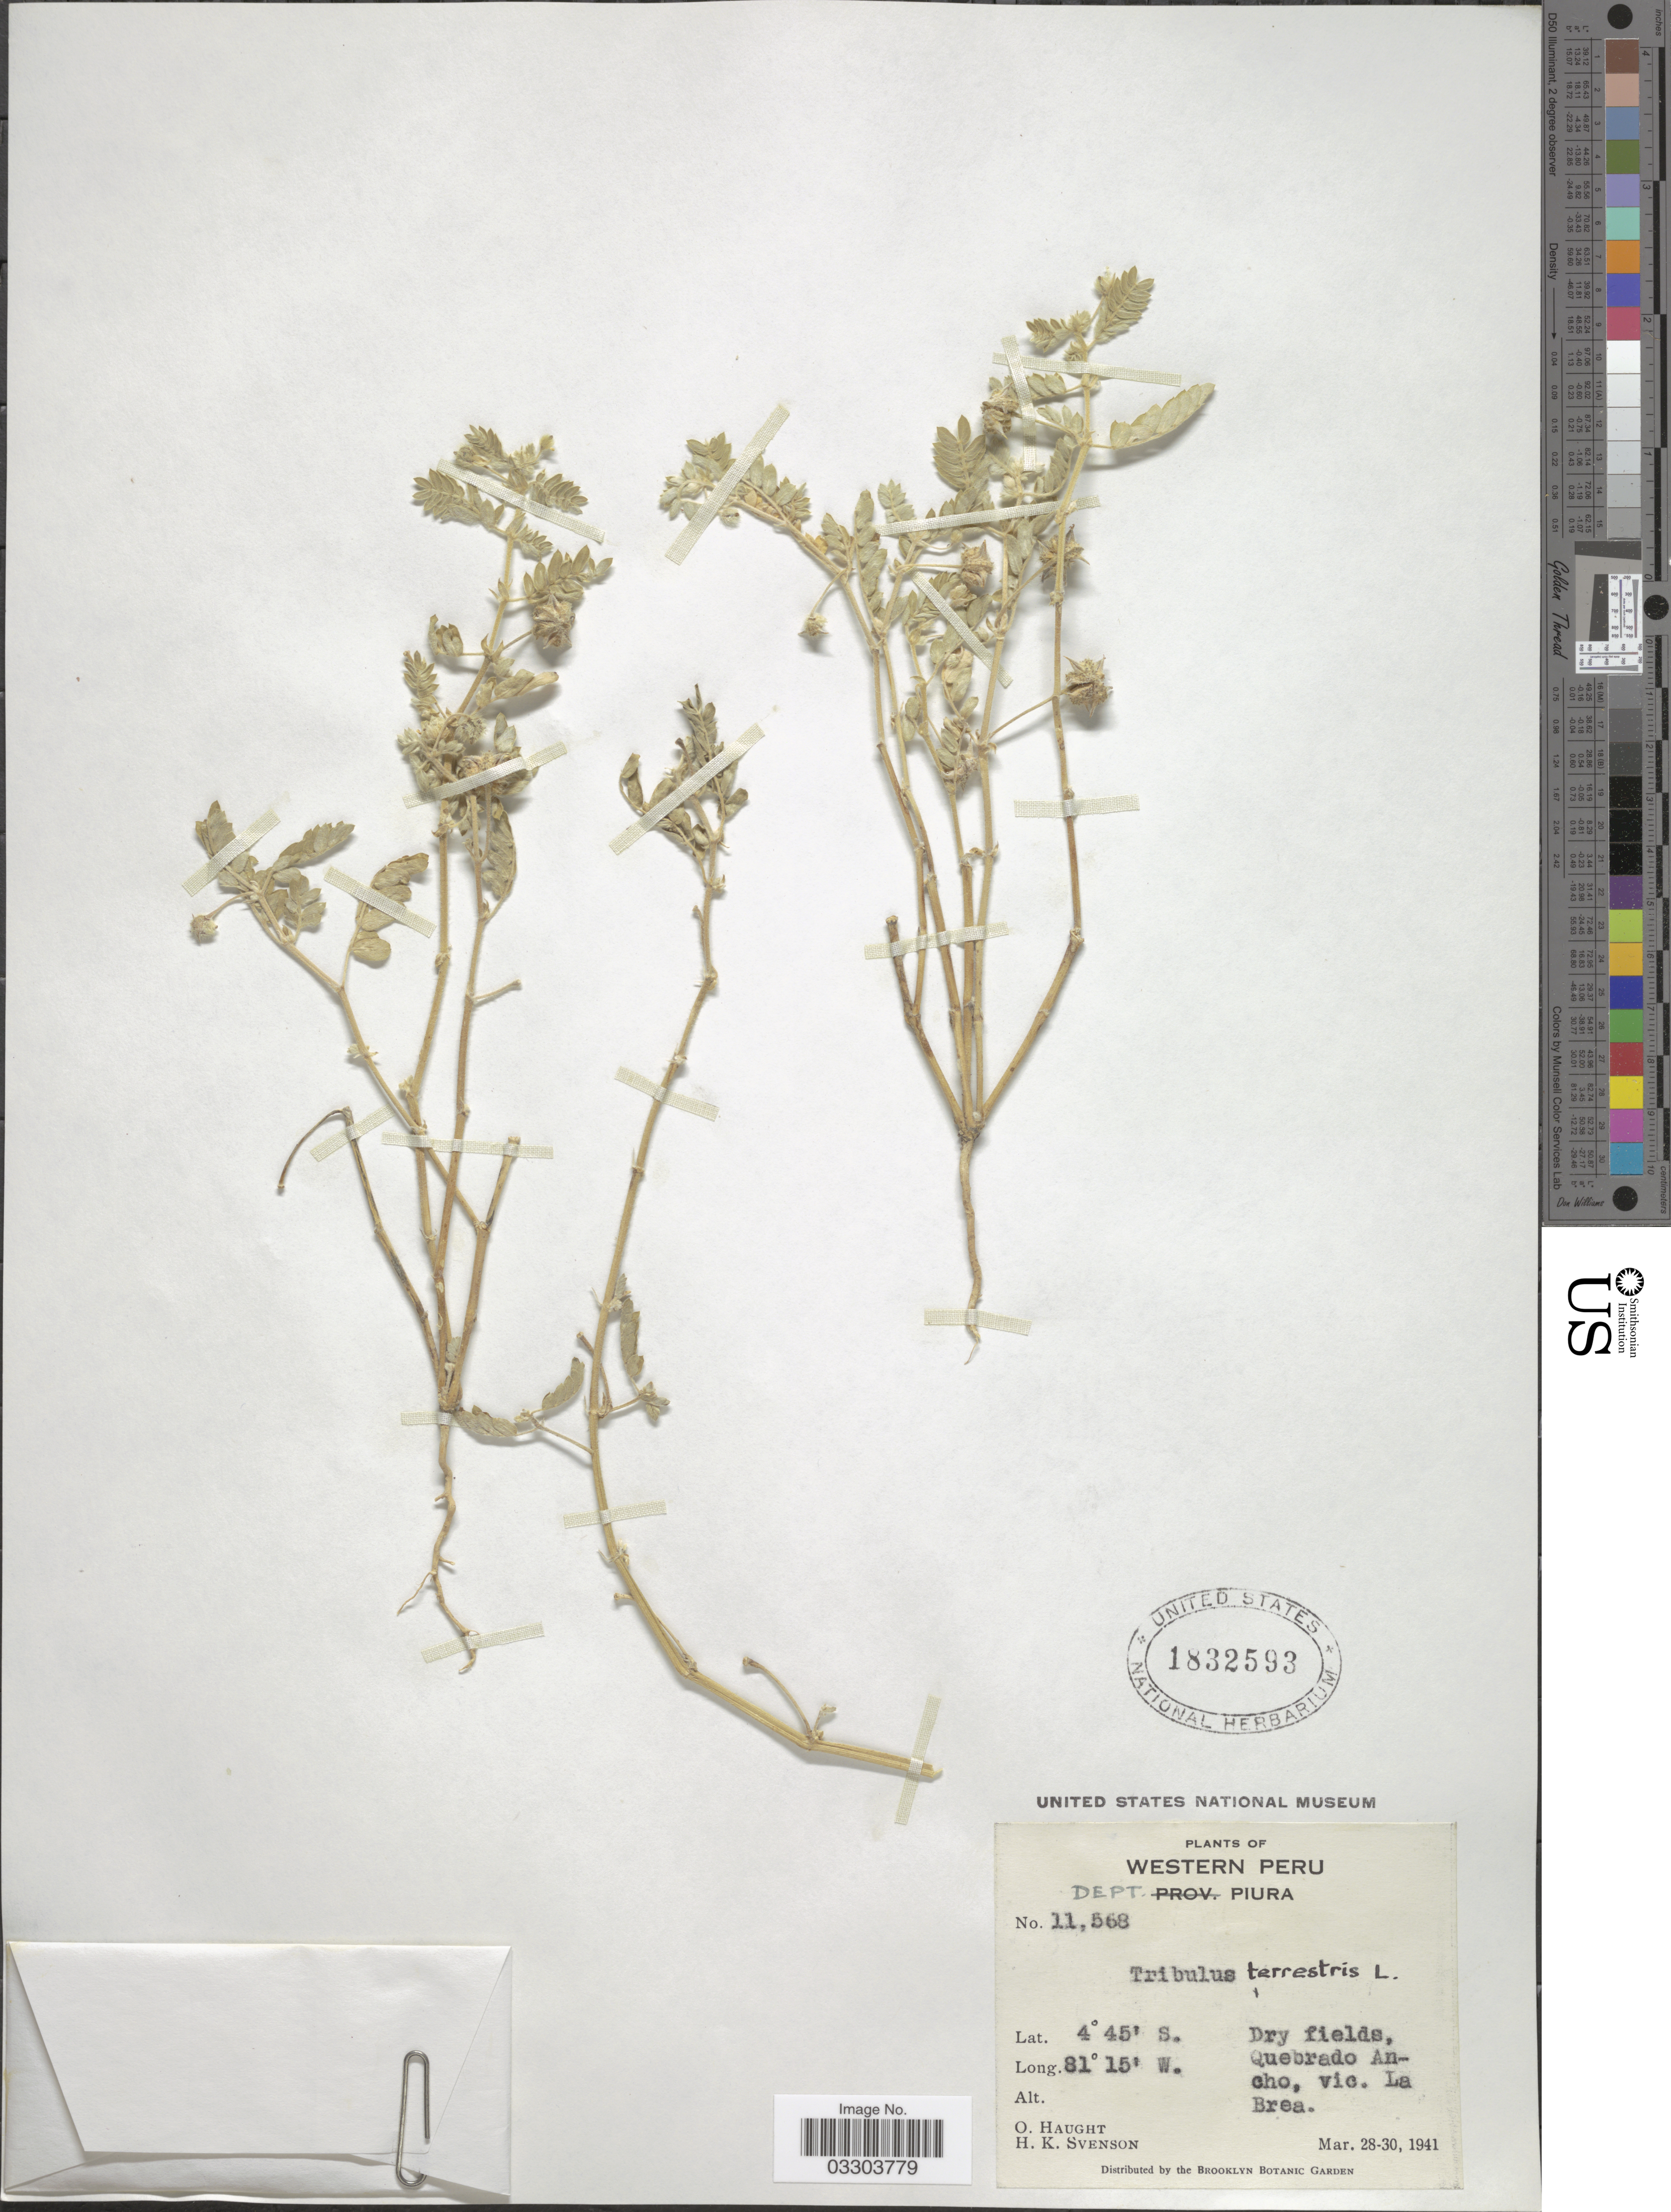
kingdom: Plantae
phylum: Tracheophyta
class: Magnoliopsida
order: Zygophyllales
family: Zygophyllaceae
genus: Tribulus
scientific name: Tribulus terrestris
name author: L.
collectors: O. Haught & H. K. Svenson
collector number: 11568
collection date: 1941-03-28/1941-03-30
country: Peru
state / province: Piura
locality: Western Peru. Dept. Piura. Quebrado Ancho, vic. La Brea.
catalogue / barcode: US 1832593